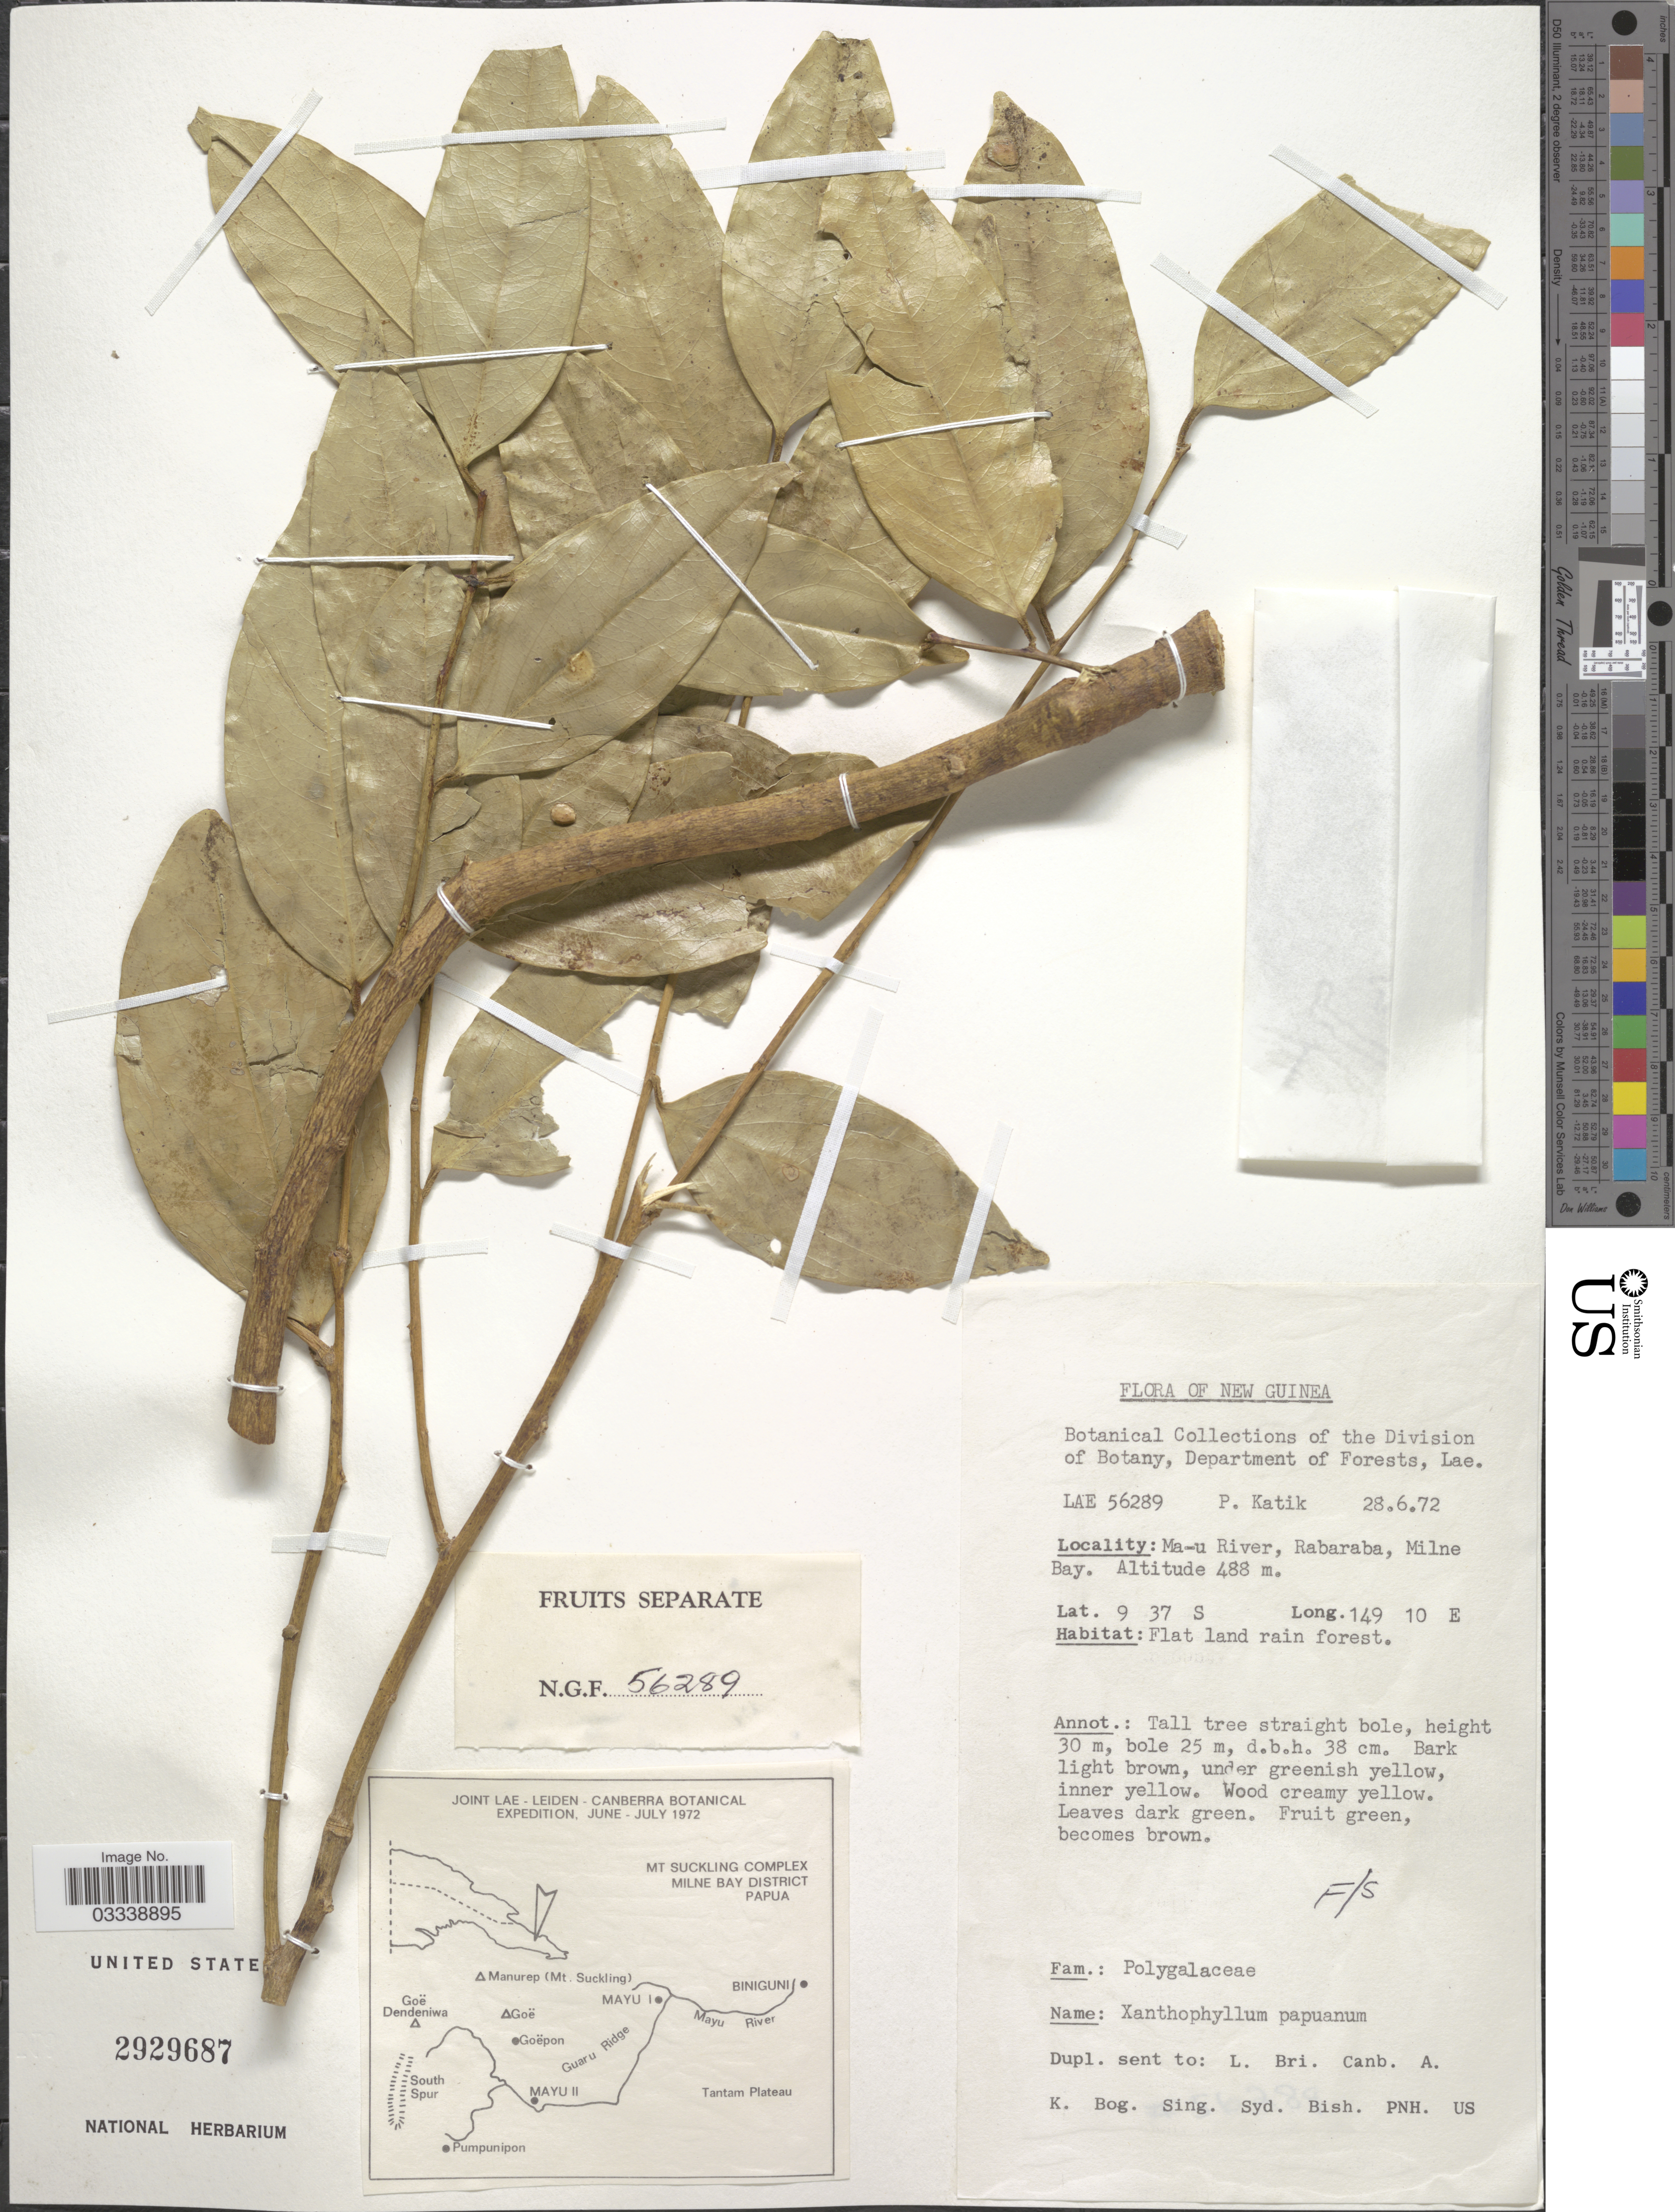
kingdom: Plantae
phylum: Tracheophyta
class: Magnoliopsida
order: Fabales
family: Polygalaceae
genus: Xanthophyllum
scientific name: Xanthophyllum papuanum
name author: Whitmore ex Meijden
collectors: P. Katik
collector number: LAE 56289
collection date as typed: Transcribed d/m/y: 28/6/72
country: Papua New Guinea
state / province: Milne Bay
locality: New Guinea. Ma-u River, Rabaraba, Milne Bay.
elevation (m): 488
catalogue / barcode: US 2929687